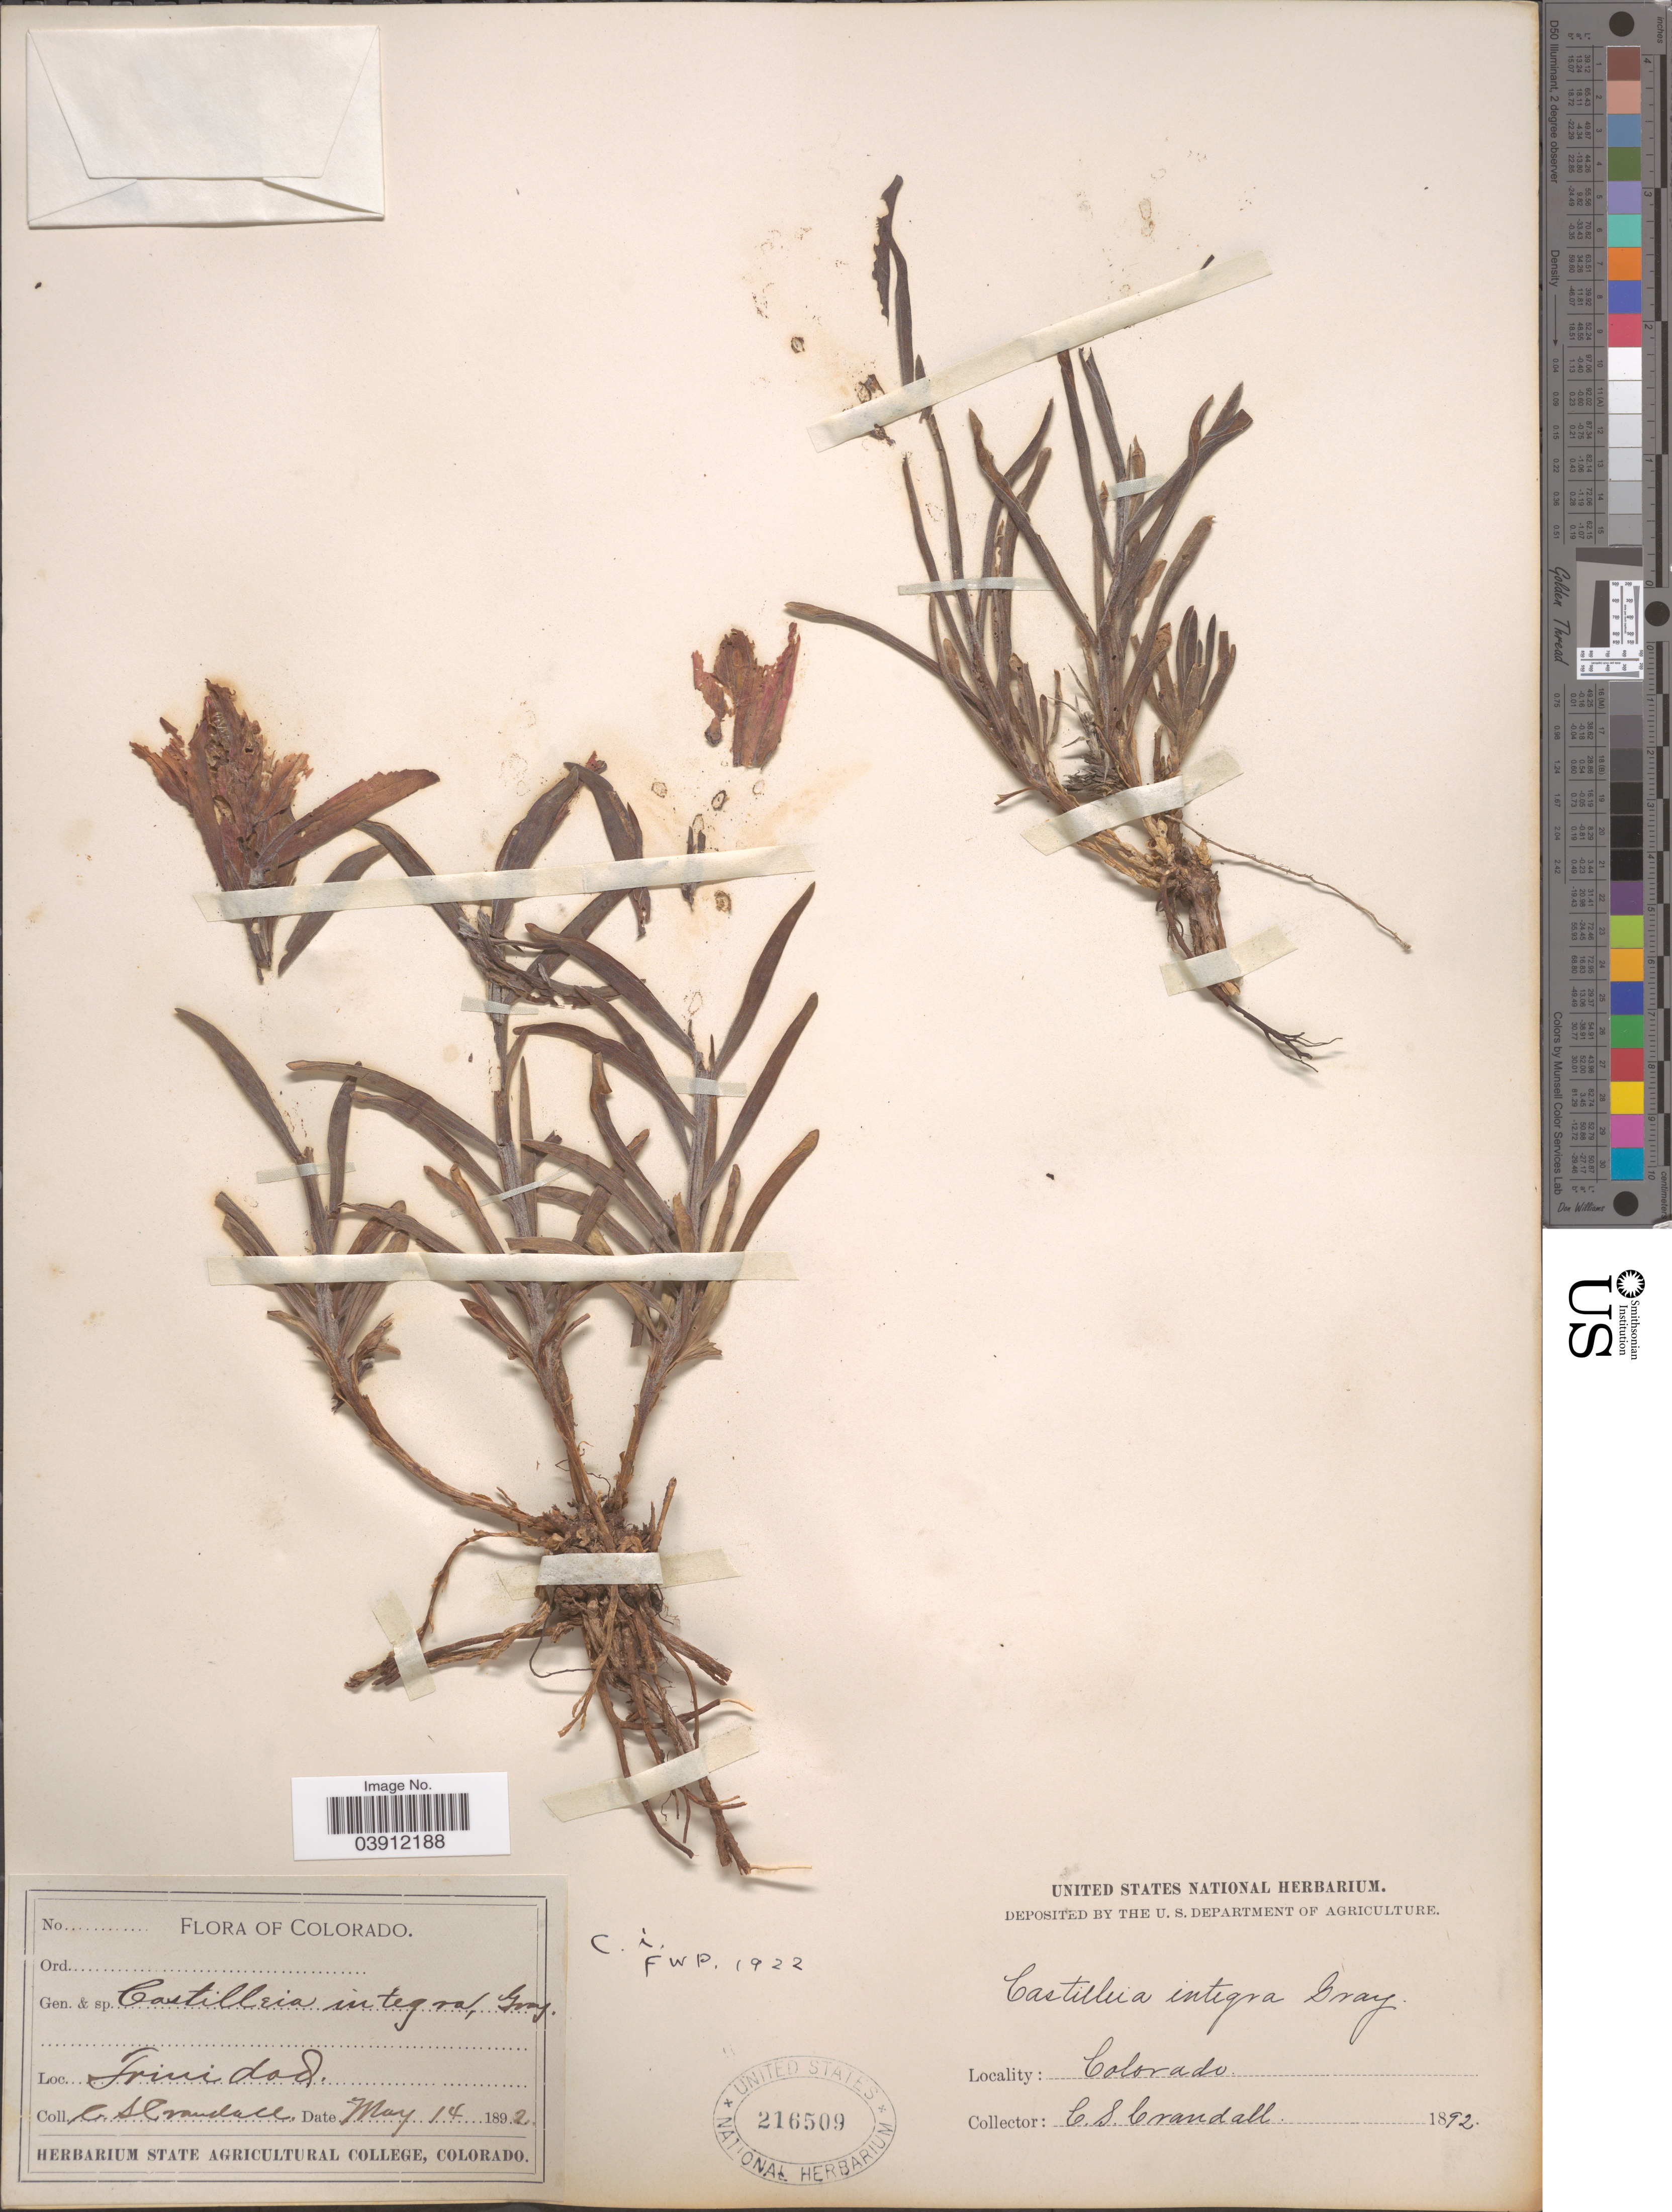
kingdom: Plantae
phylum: Tracheophyta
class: Magnoliopsida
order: Lamiales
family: Orobanchaceae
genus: Castilleja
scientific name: Castilleja integra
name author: A. Gray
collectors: C. Crandall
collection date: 1892-05-14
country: United States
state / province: Colorado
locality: Trinidad.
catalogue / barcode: US 216509